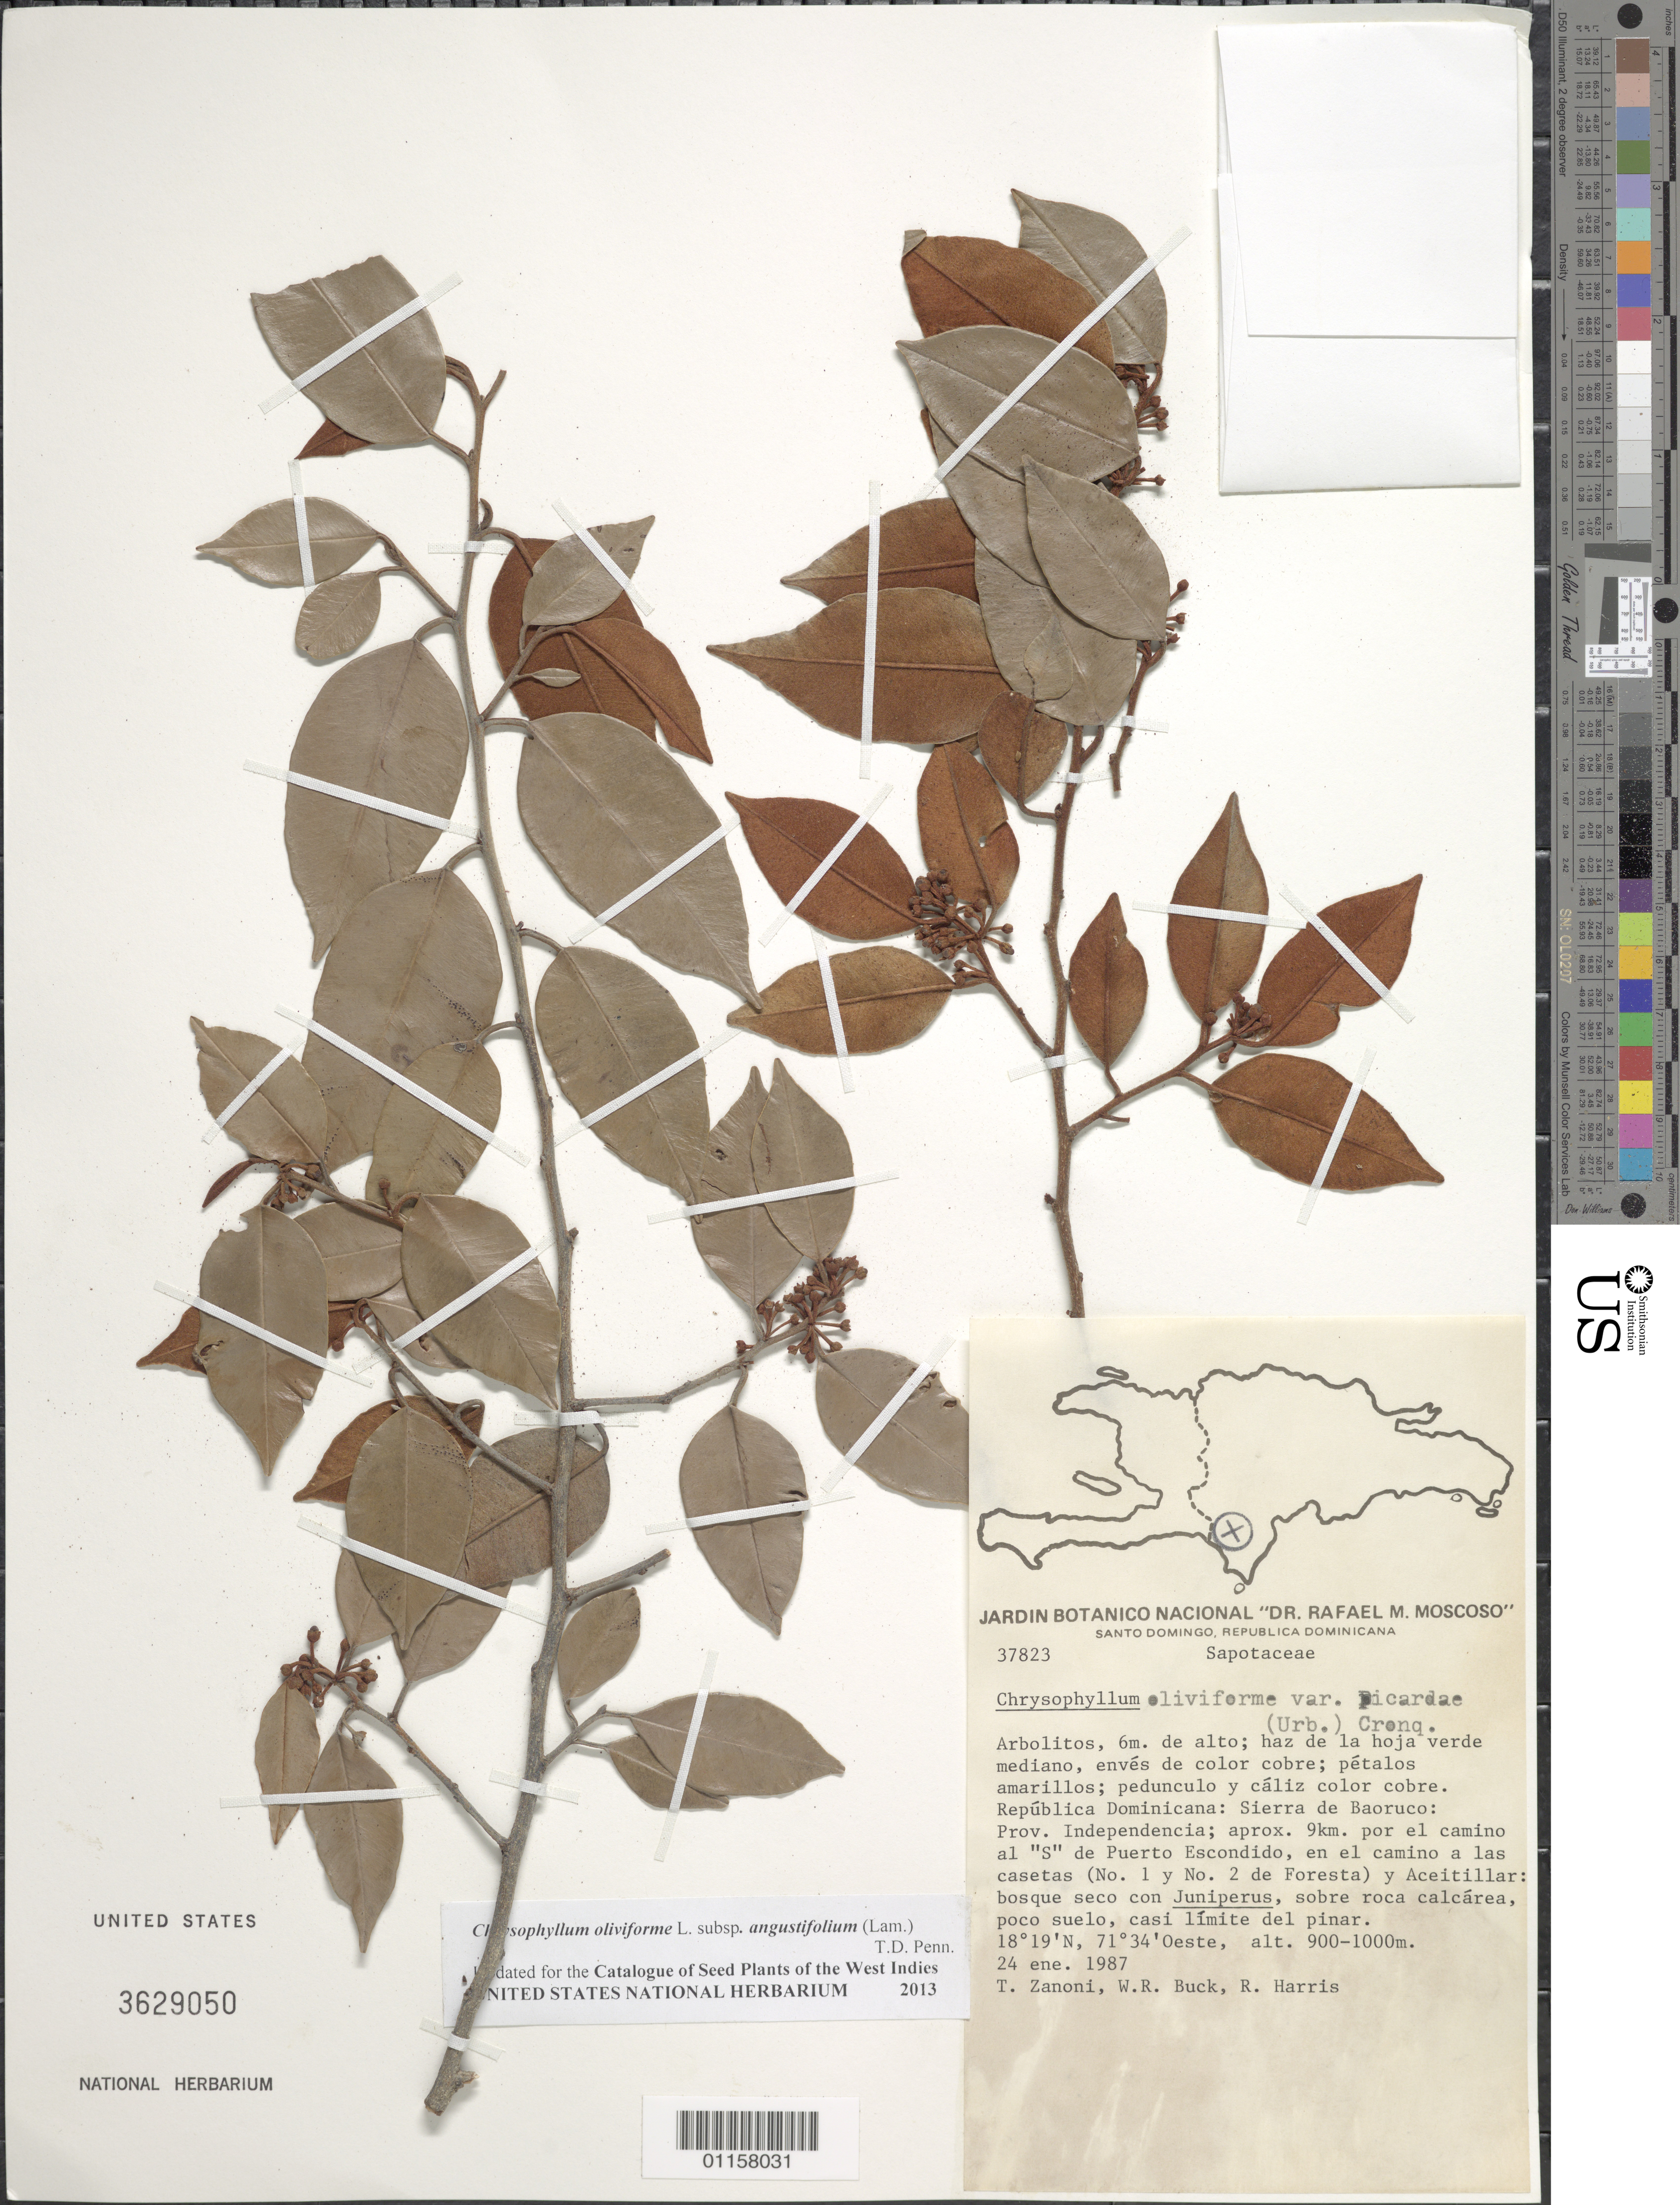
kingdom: Plantae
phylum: Tracheophyta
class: Magnoliopsida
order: Ericales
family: Sapotaceae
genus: Chrysophyllum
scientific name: Chrysophyllum oliviforme subsp. angustifolium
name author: (Lam.) T.D. Penn.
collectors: T. A. Zanoni, W. R. Buck & R. Harris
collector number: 37823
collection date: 1987-01-24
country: Dominican Republic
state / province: Independencia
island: Hispaniola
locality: Sierra de Baoruco, aprox. 9 km por el camino al "S" de Puerto Escondido, en el camino a las casetas (No. 1 y No. 2 de Foresta) y Aceitillar.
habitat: Bosque seco con Juniperus, sobre roca calcácrea, poco suelo, casi límite del pinar.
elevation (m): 900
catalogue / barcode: US 3629050